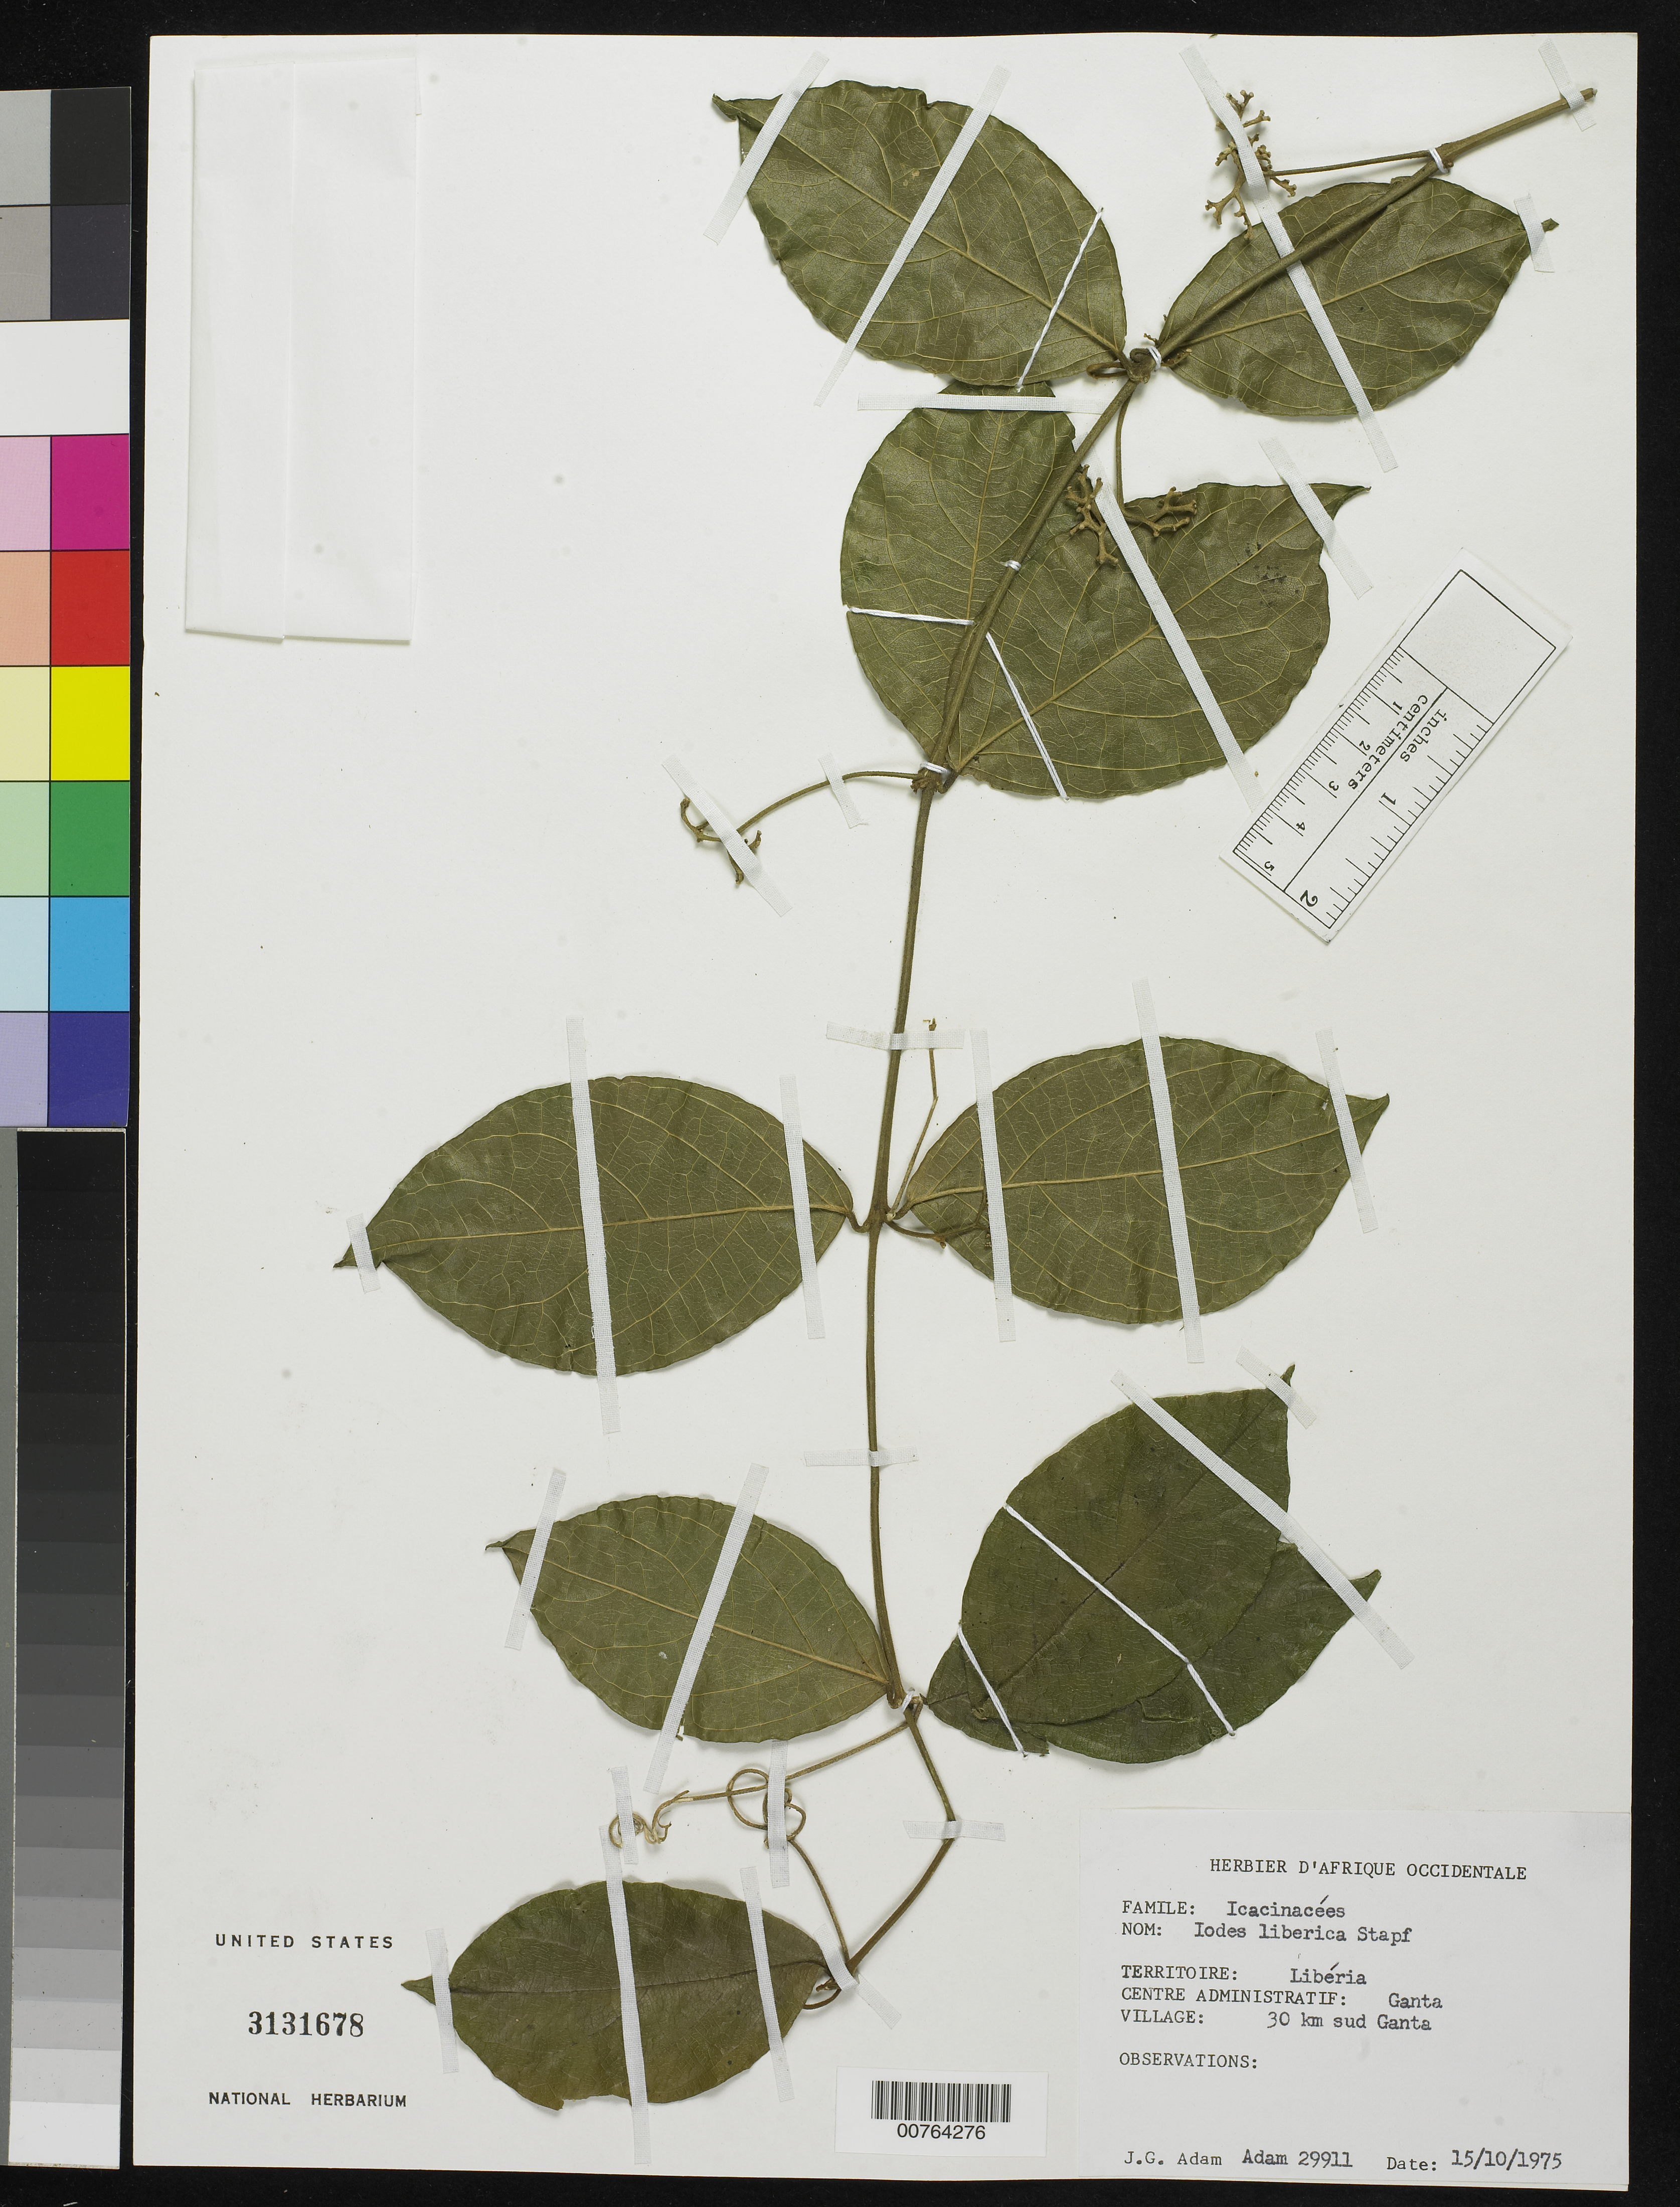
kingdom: Plantae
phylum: Tracheophyta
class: Magnoliopsida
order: Icacinales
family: Icacinaceae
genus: Iodes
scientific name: Iodes liberica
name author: Stapf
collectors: J. Adam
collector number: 29911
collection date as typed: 15 Oct 1975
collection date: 1975-10-15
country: Liberia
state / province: Nimba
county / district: Ganta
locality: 30km sud Ganta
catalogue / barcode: US 3131678